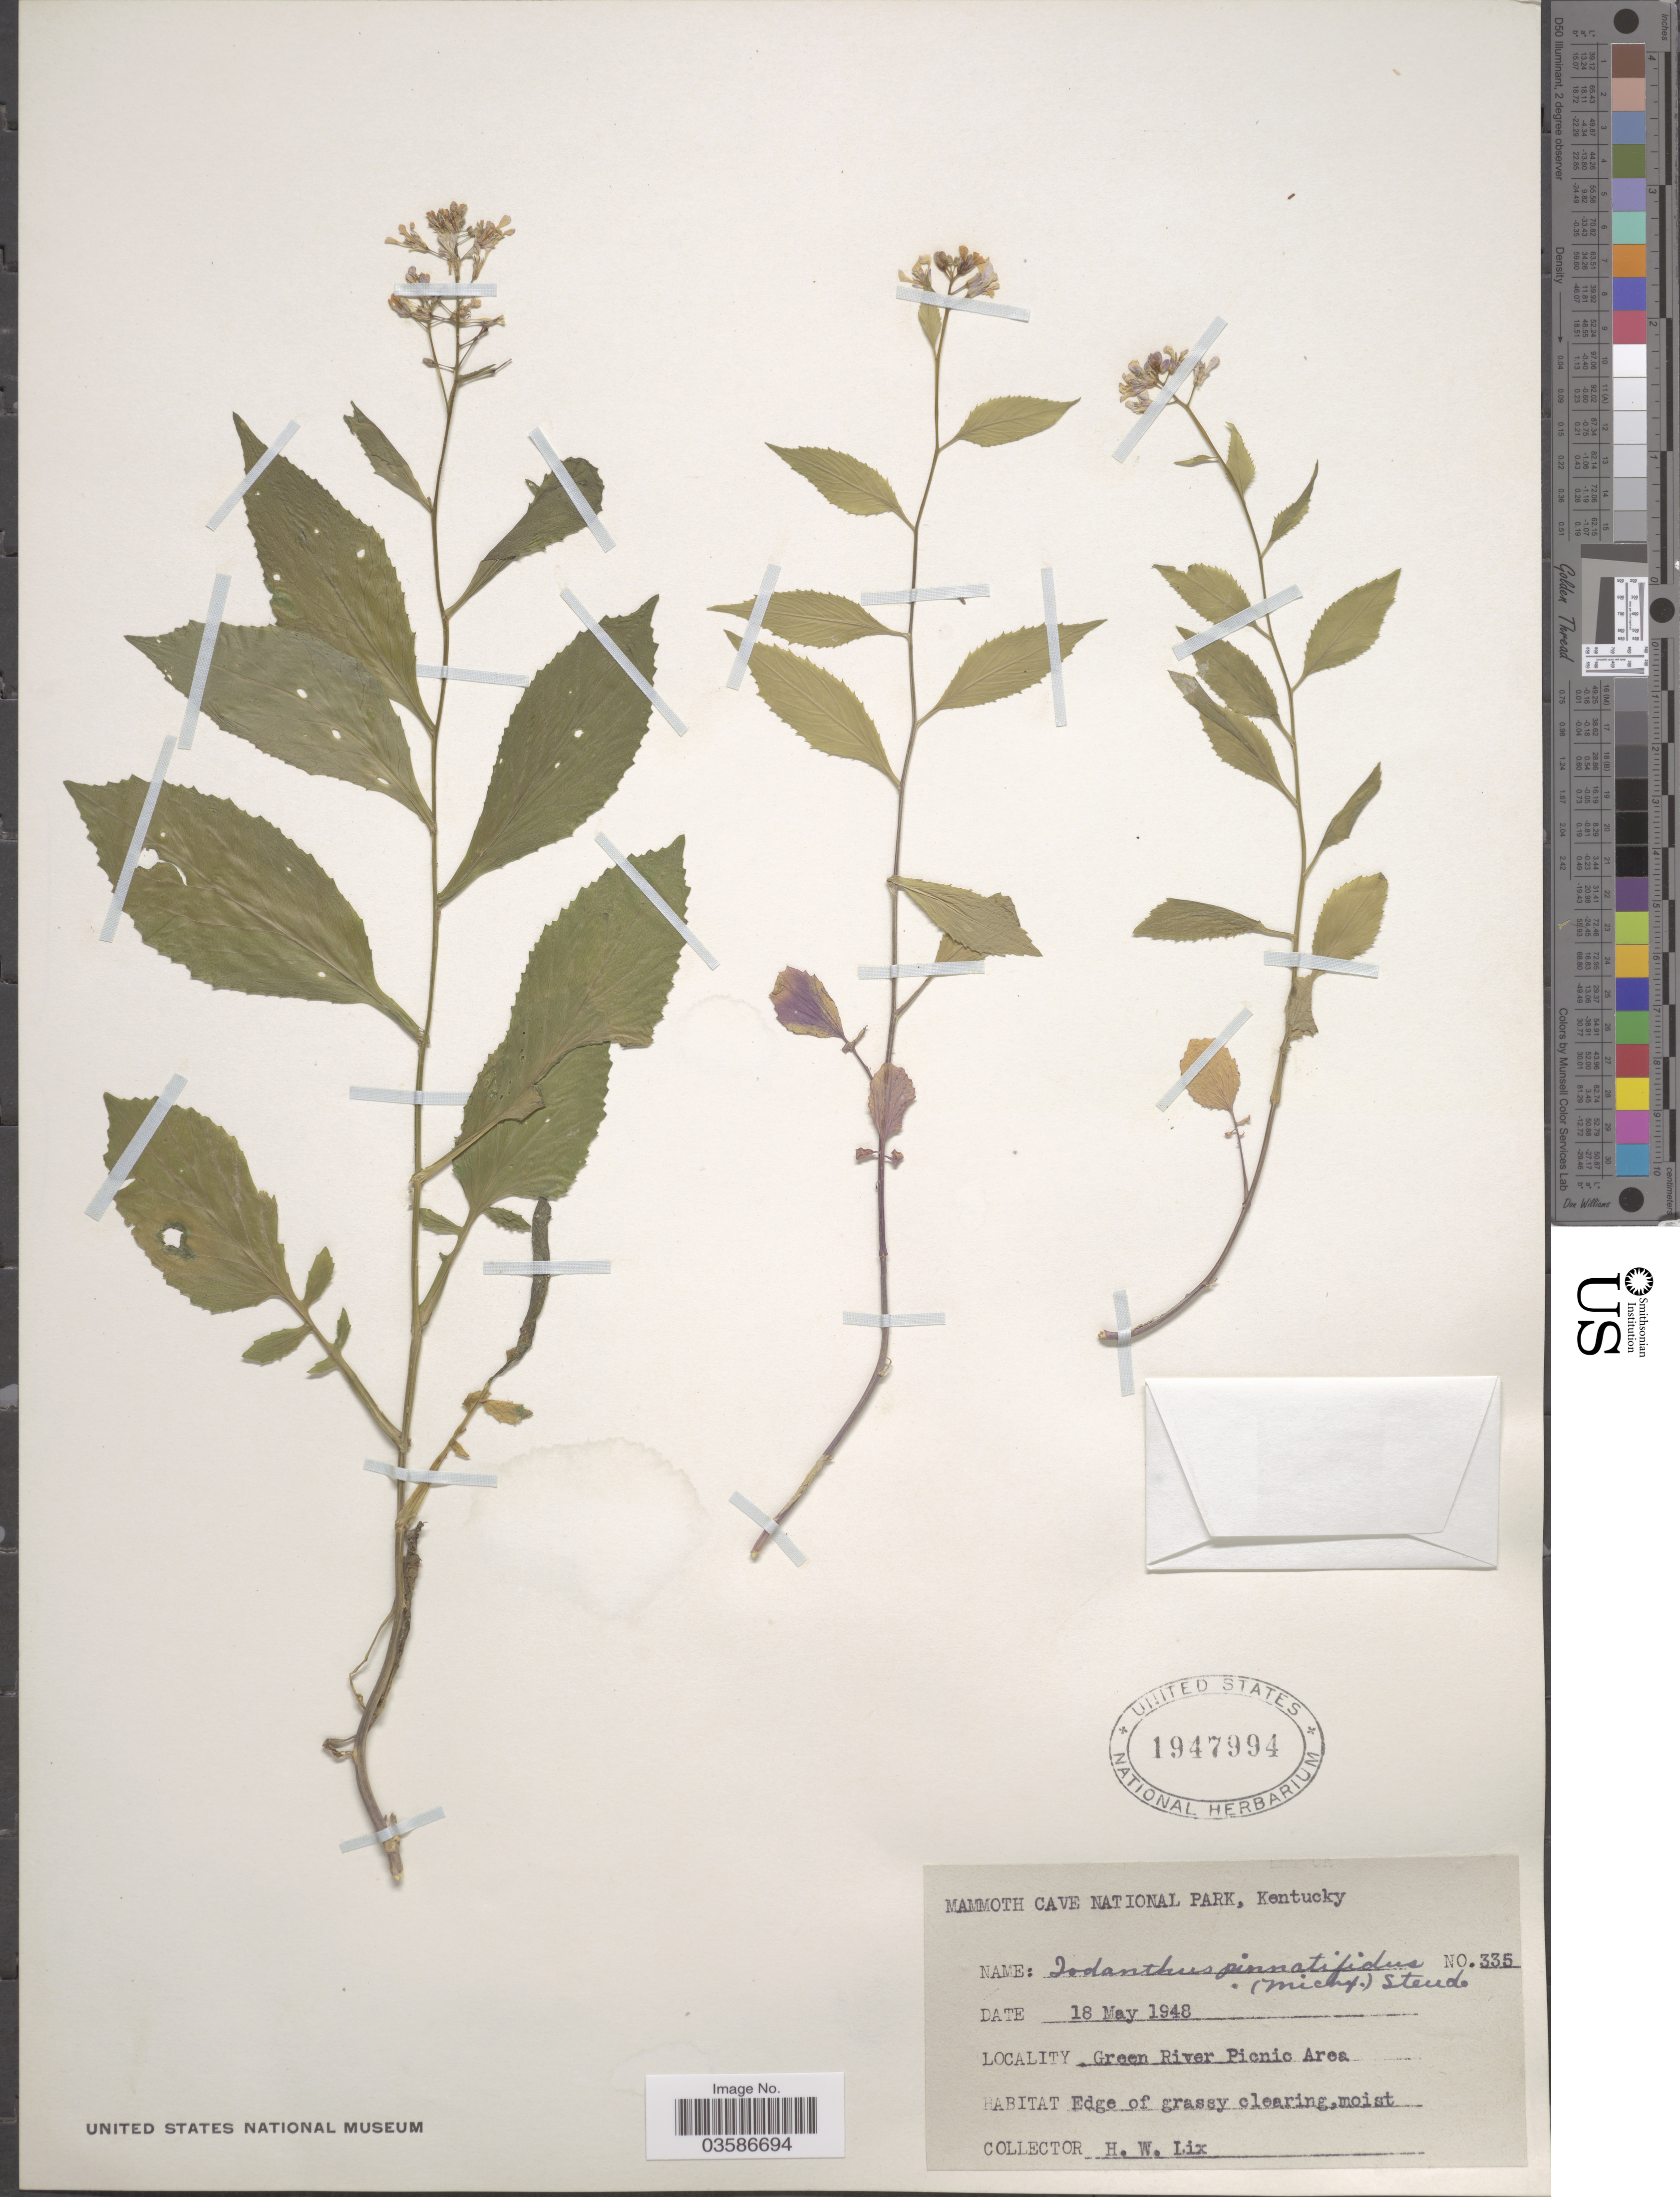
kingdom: Plantae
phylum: Tracheophyta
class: Magnoliopsida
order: Brassicales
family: Brassicaceae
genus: Iodanthus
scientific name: Iodanthus pinnatifidus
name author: (Michx.) Steud.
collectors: H. W. Lix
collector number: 335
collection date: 1948-05-18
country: United States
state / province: Kentucky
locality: Mammoth Cave National Park. Green River Picnic Area.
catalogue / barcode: US 1947994